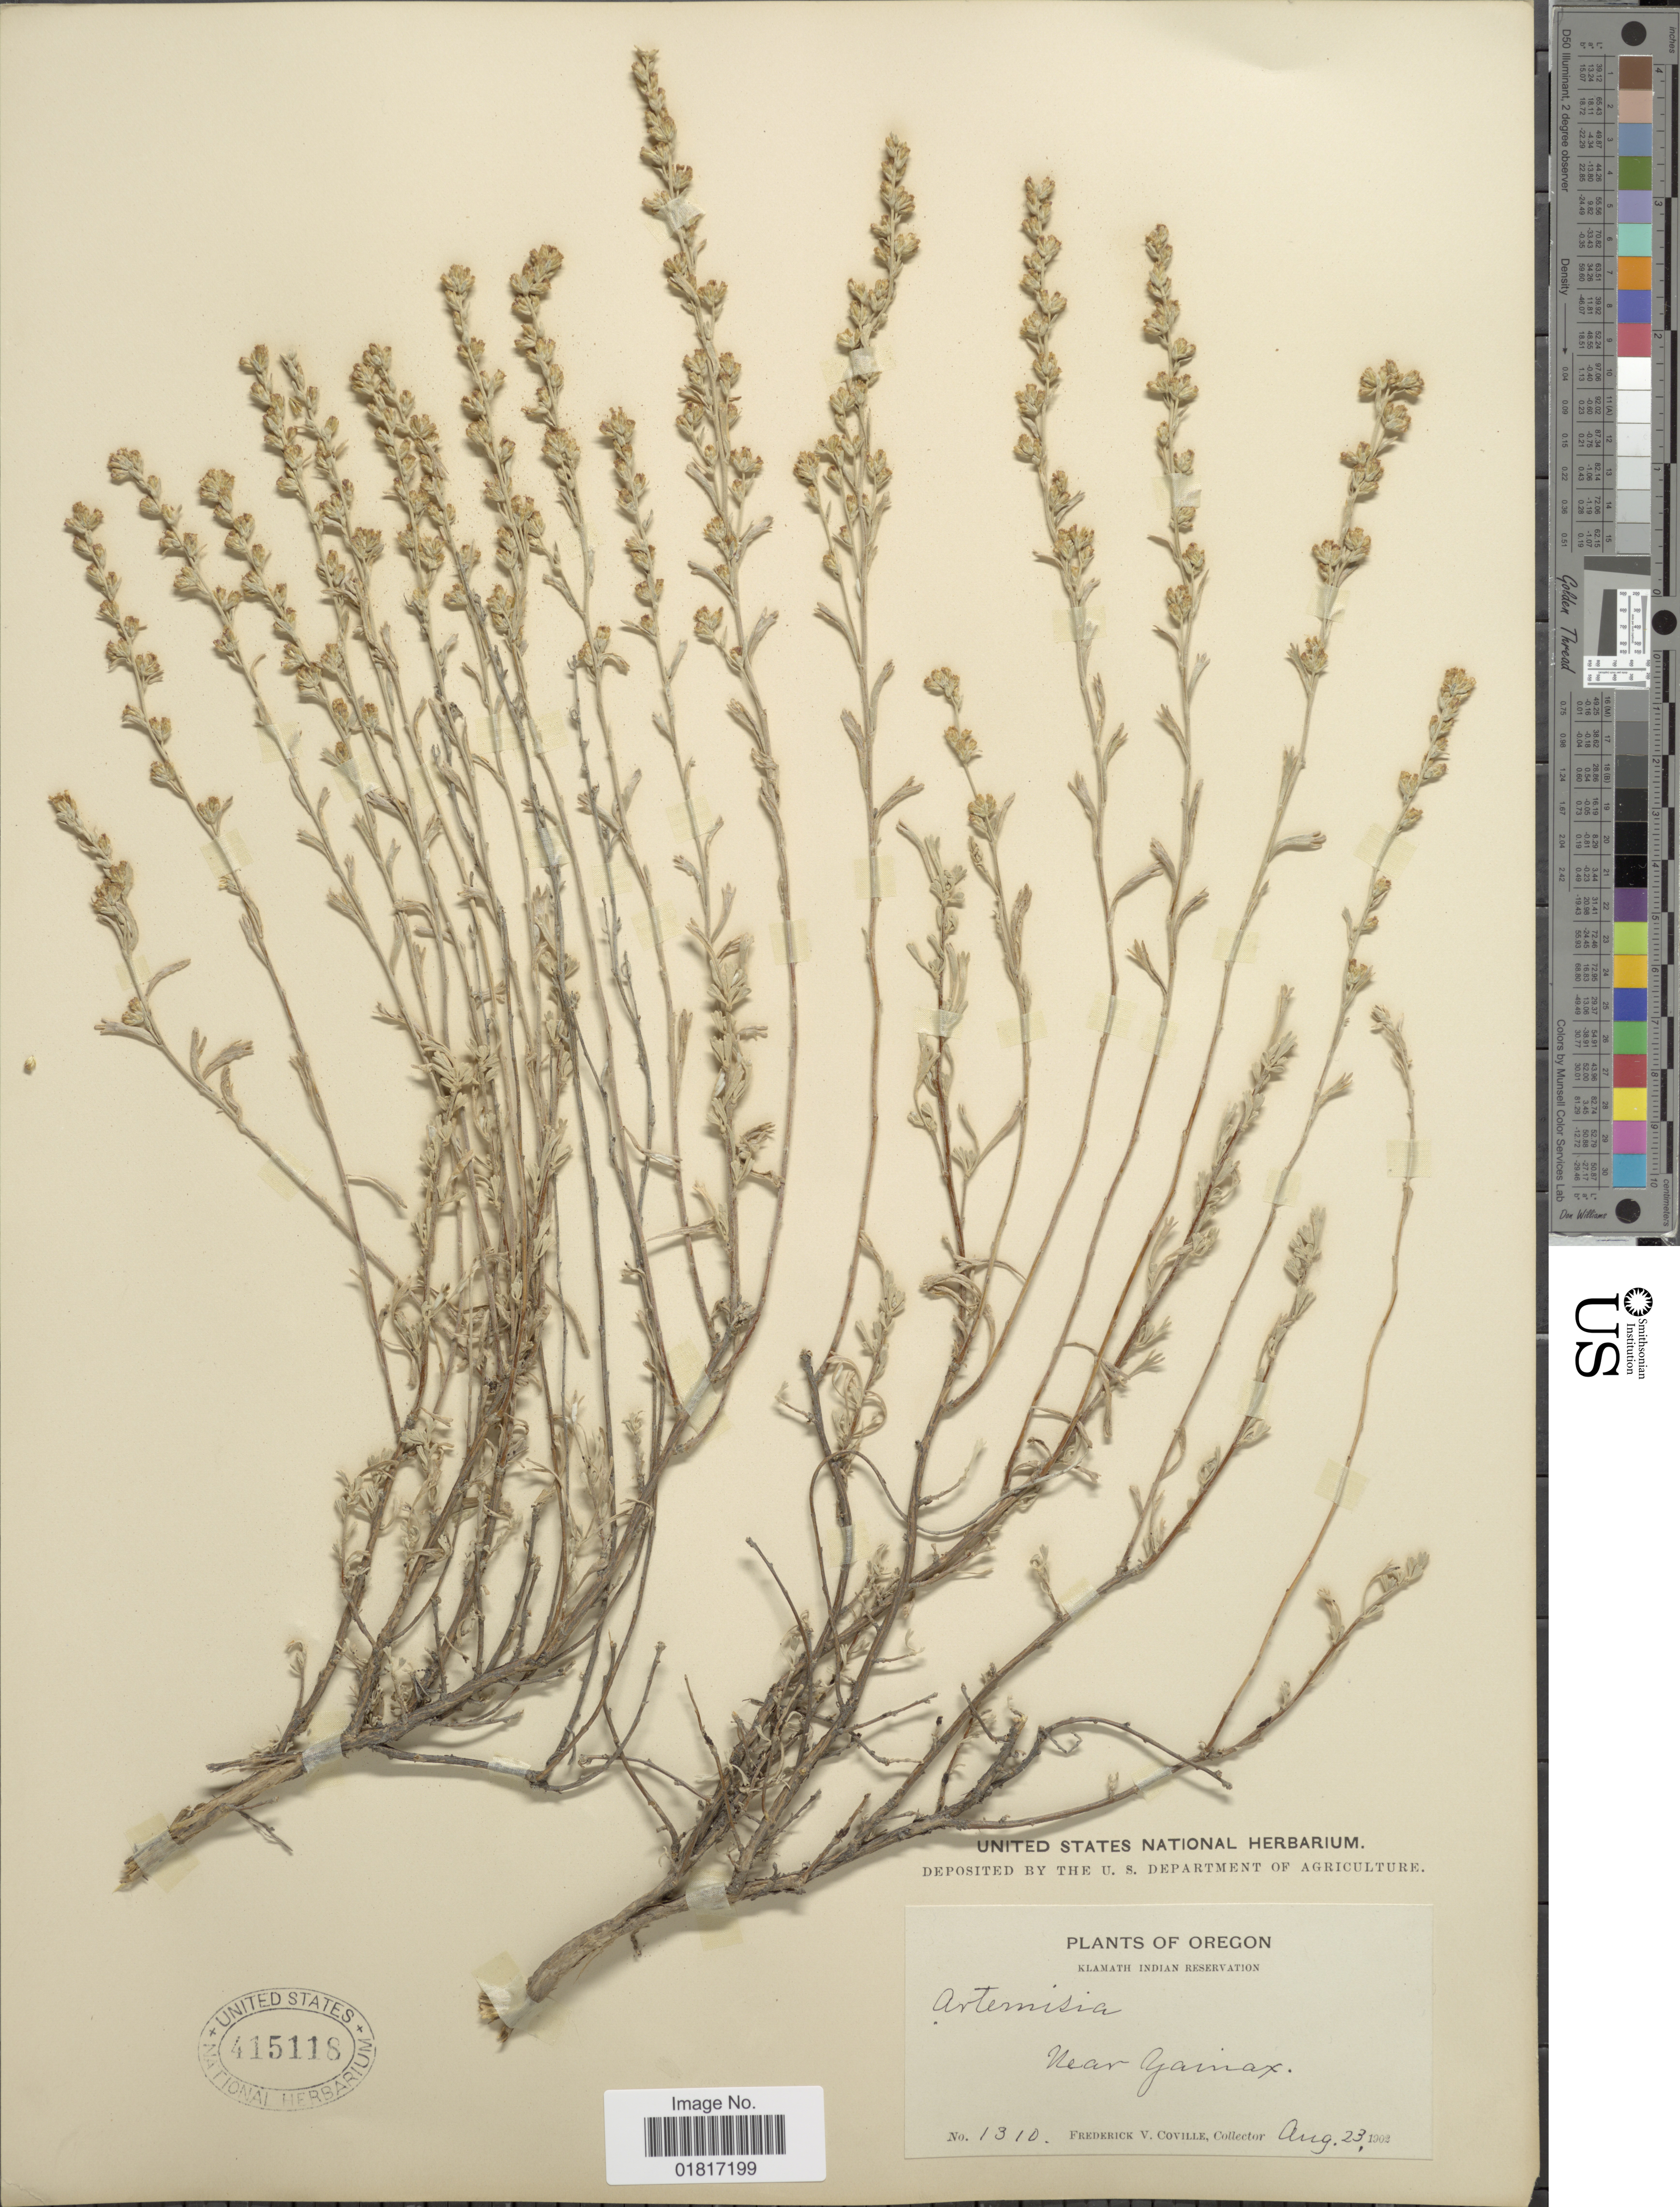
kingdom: Plantae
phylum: Tracheophyta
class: Magnoliopsida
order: Asterales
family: Asteraceae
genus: Artemisia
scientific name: Artemisia tridentata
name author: Nutt.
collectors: F. V. Coville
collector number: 1310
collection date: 1902-08-23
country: United States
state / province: Oregon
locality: Klamath Indian Reservation, Near Yaniax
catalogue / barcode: US 415118